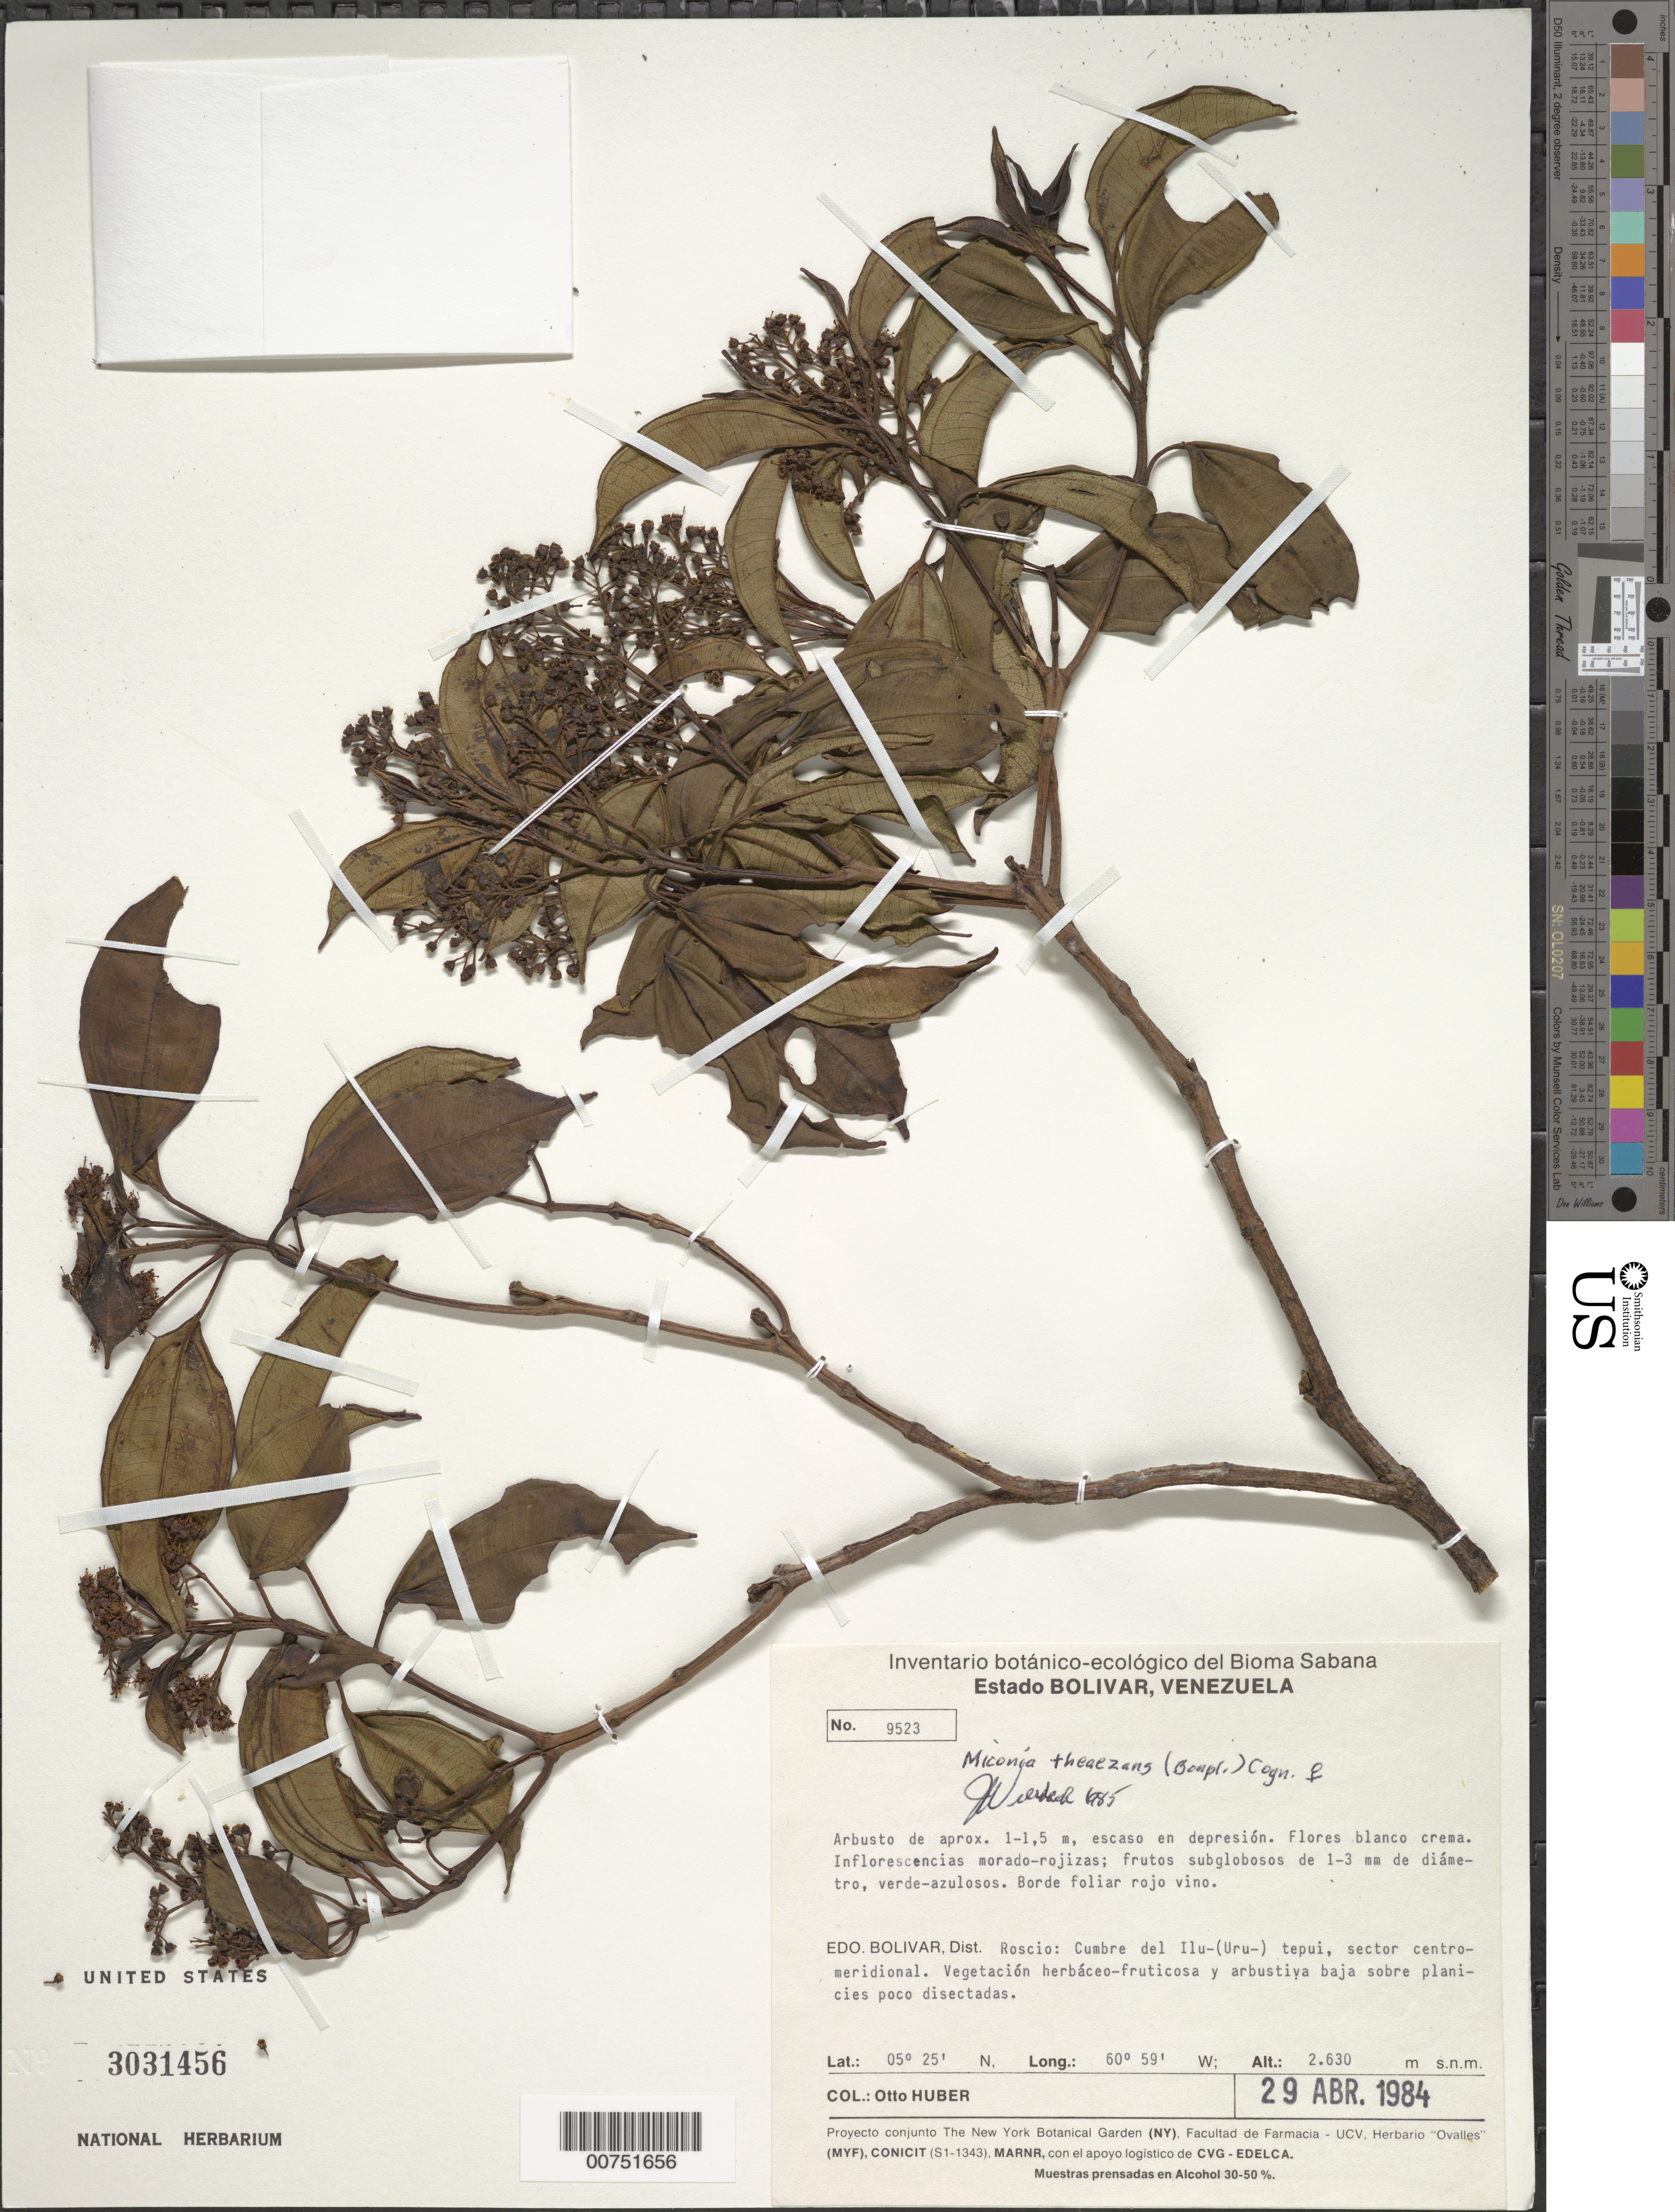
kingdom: Plantae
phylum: Tracheophyta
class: Magnoliopsida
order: Myrtales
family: Melastomataceae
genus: Miconia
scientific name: Miconia theizans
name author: (Bonpl.) Cogn.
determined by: Wurdack, John J., (US), US (UNITED STATES)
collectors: O. Huber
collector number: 9523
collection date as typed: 29-Apr-84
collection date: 1984-04-29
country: Venezuela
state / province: Bolívar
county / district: Roscio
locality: Ilu-(Uru)-tepuí, cumbre, sector centro-meridional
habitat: Vegetación herbaceo-fruticosa y arbustiva baja sobre planicies poco disectadas; en depresion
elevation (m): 2630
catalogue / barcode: US 3031456